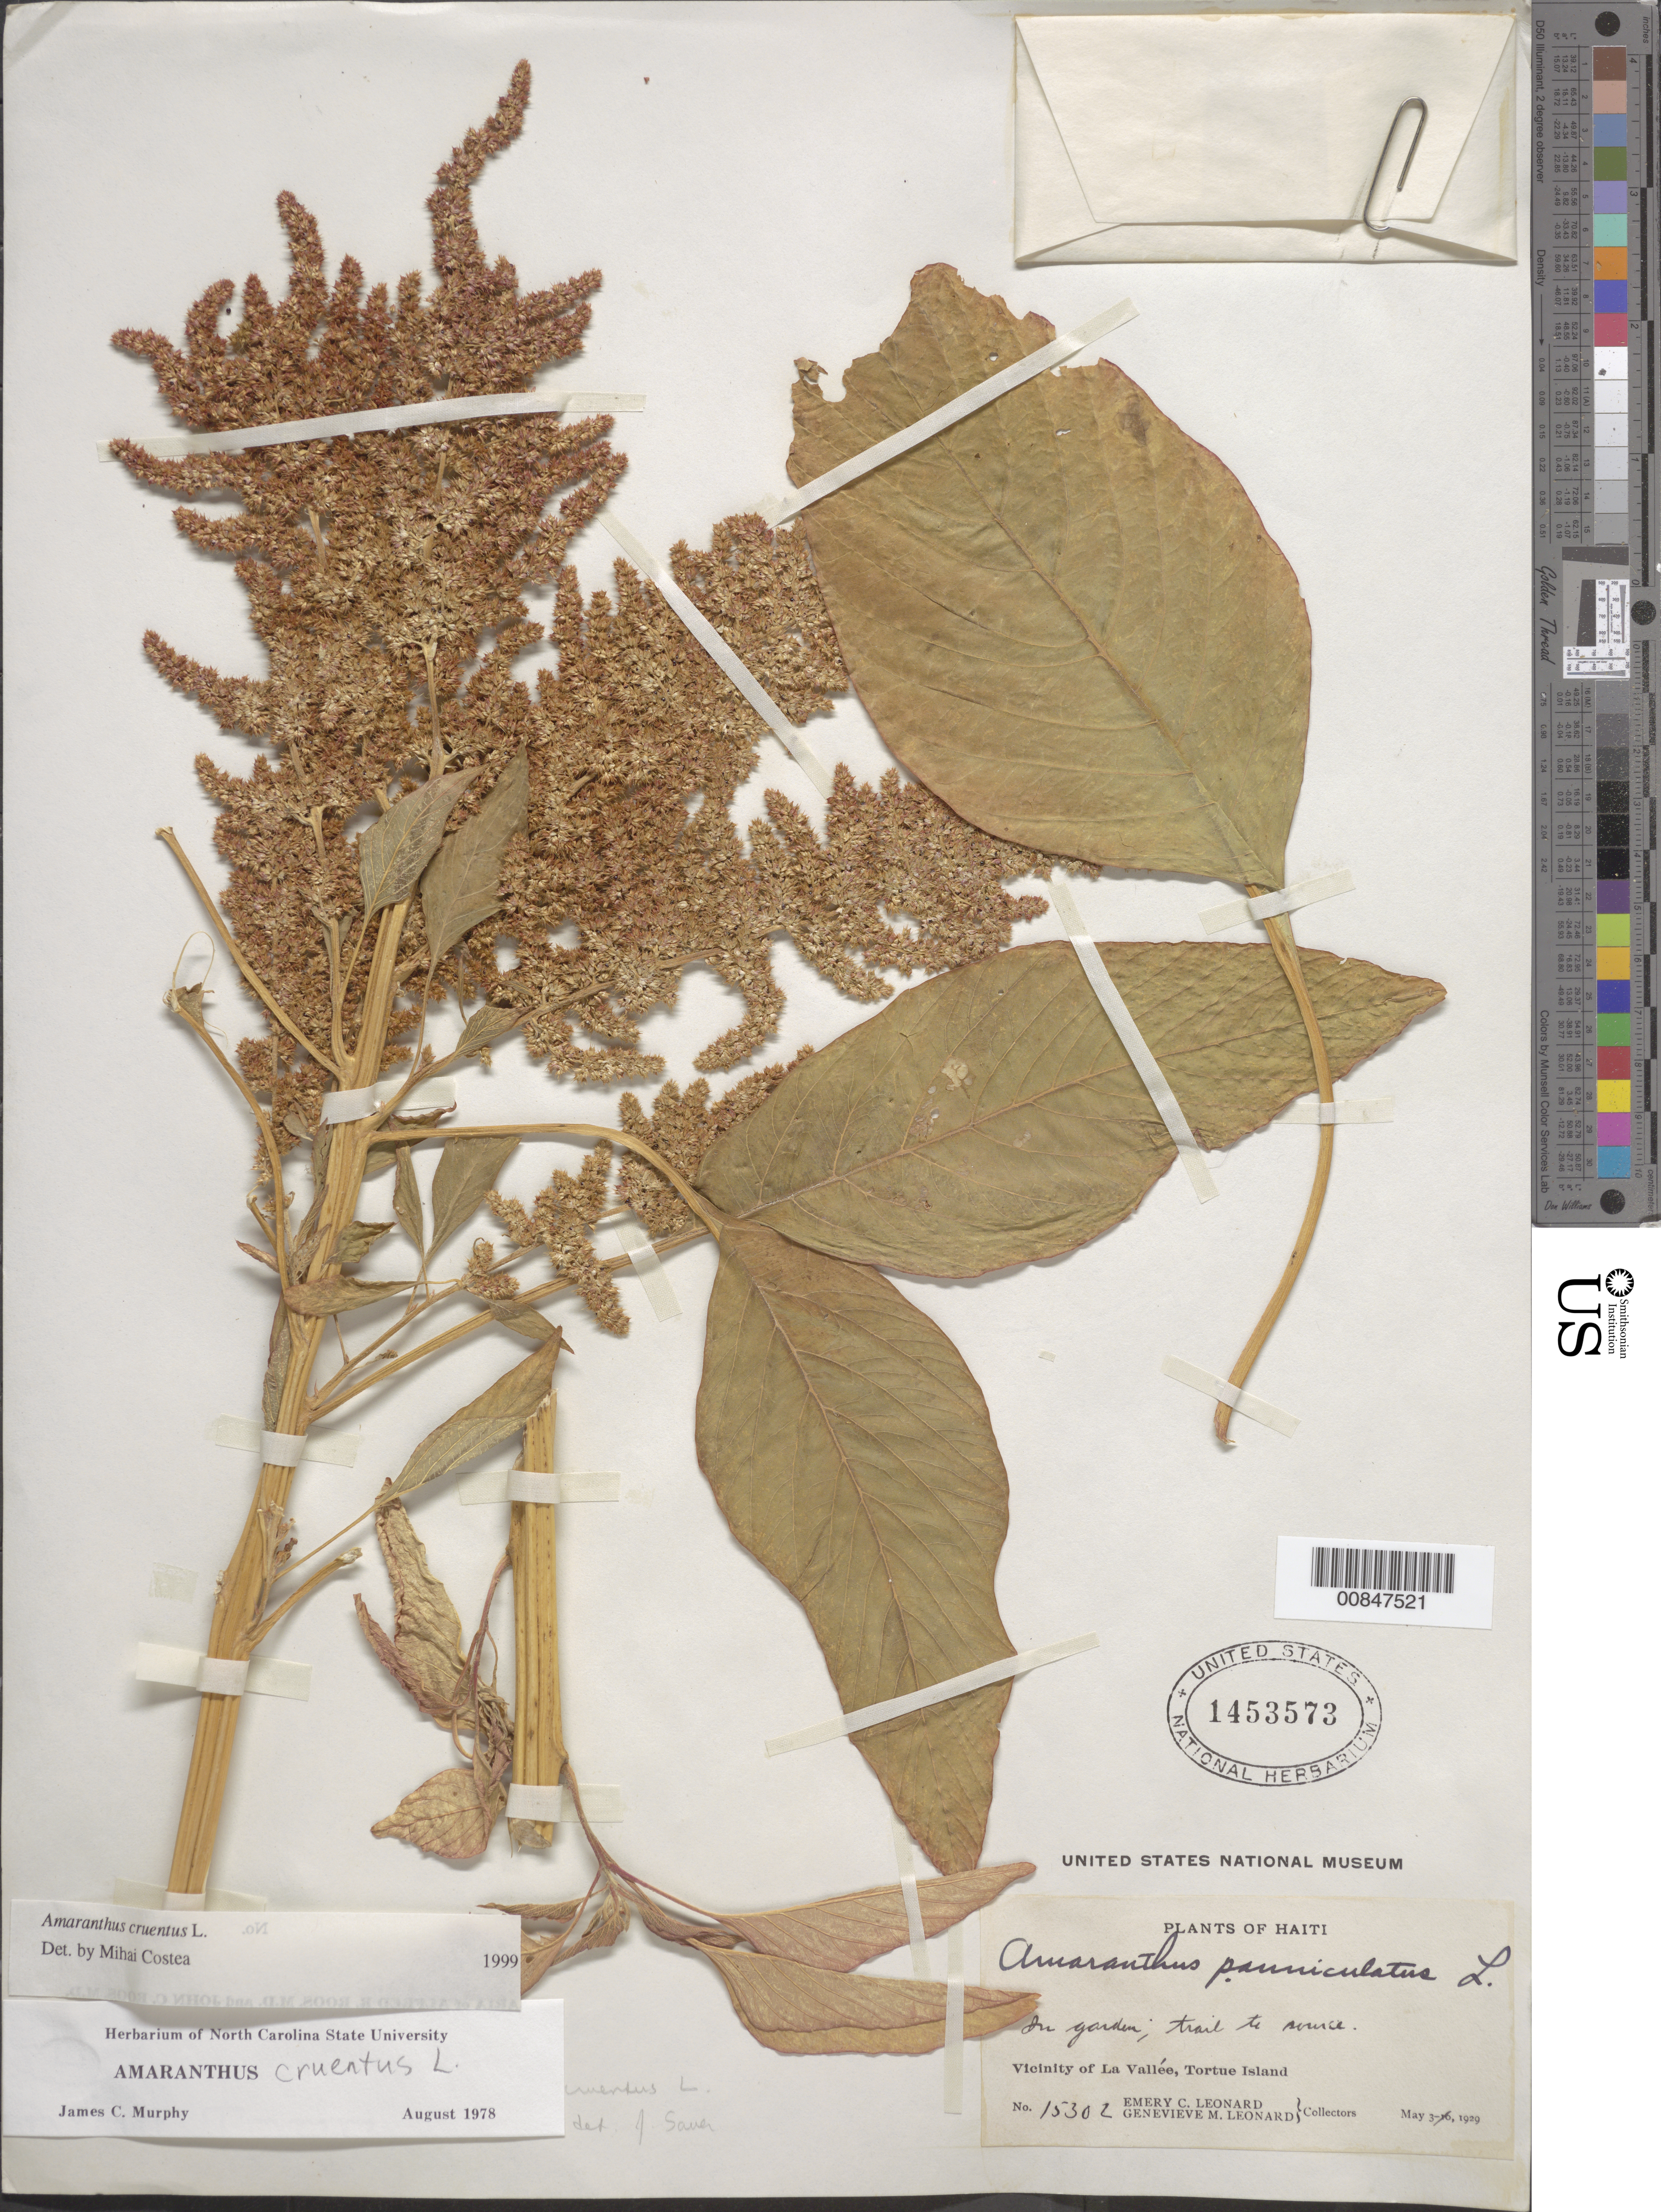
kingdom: Plantae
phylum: Tracheophyta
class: Magnoliopsida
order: Caryophyllales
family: Amaranthaceae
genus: Amaranthus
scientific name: Amaranthus cruentus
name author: L.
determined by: Costea, M., (UCR), University of California - Riverside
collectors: E. C. Leonard & G. M. Leonard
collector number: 15302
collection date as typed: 03 May 1929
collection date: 1929-05-03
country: Haiti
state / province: Nord-Óuest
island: Île de la Tortue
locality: Vicinity of La Vallée, Tortue Island. Trail to source.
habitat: In garden.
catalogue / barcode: US 1453573